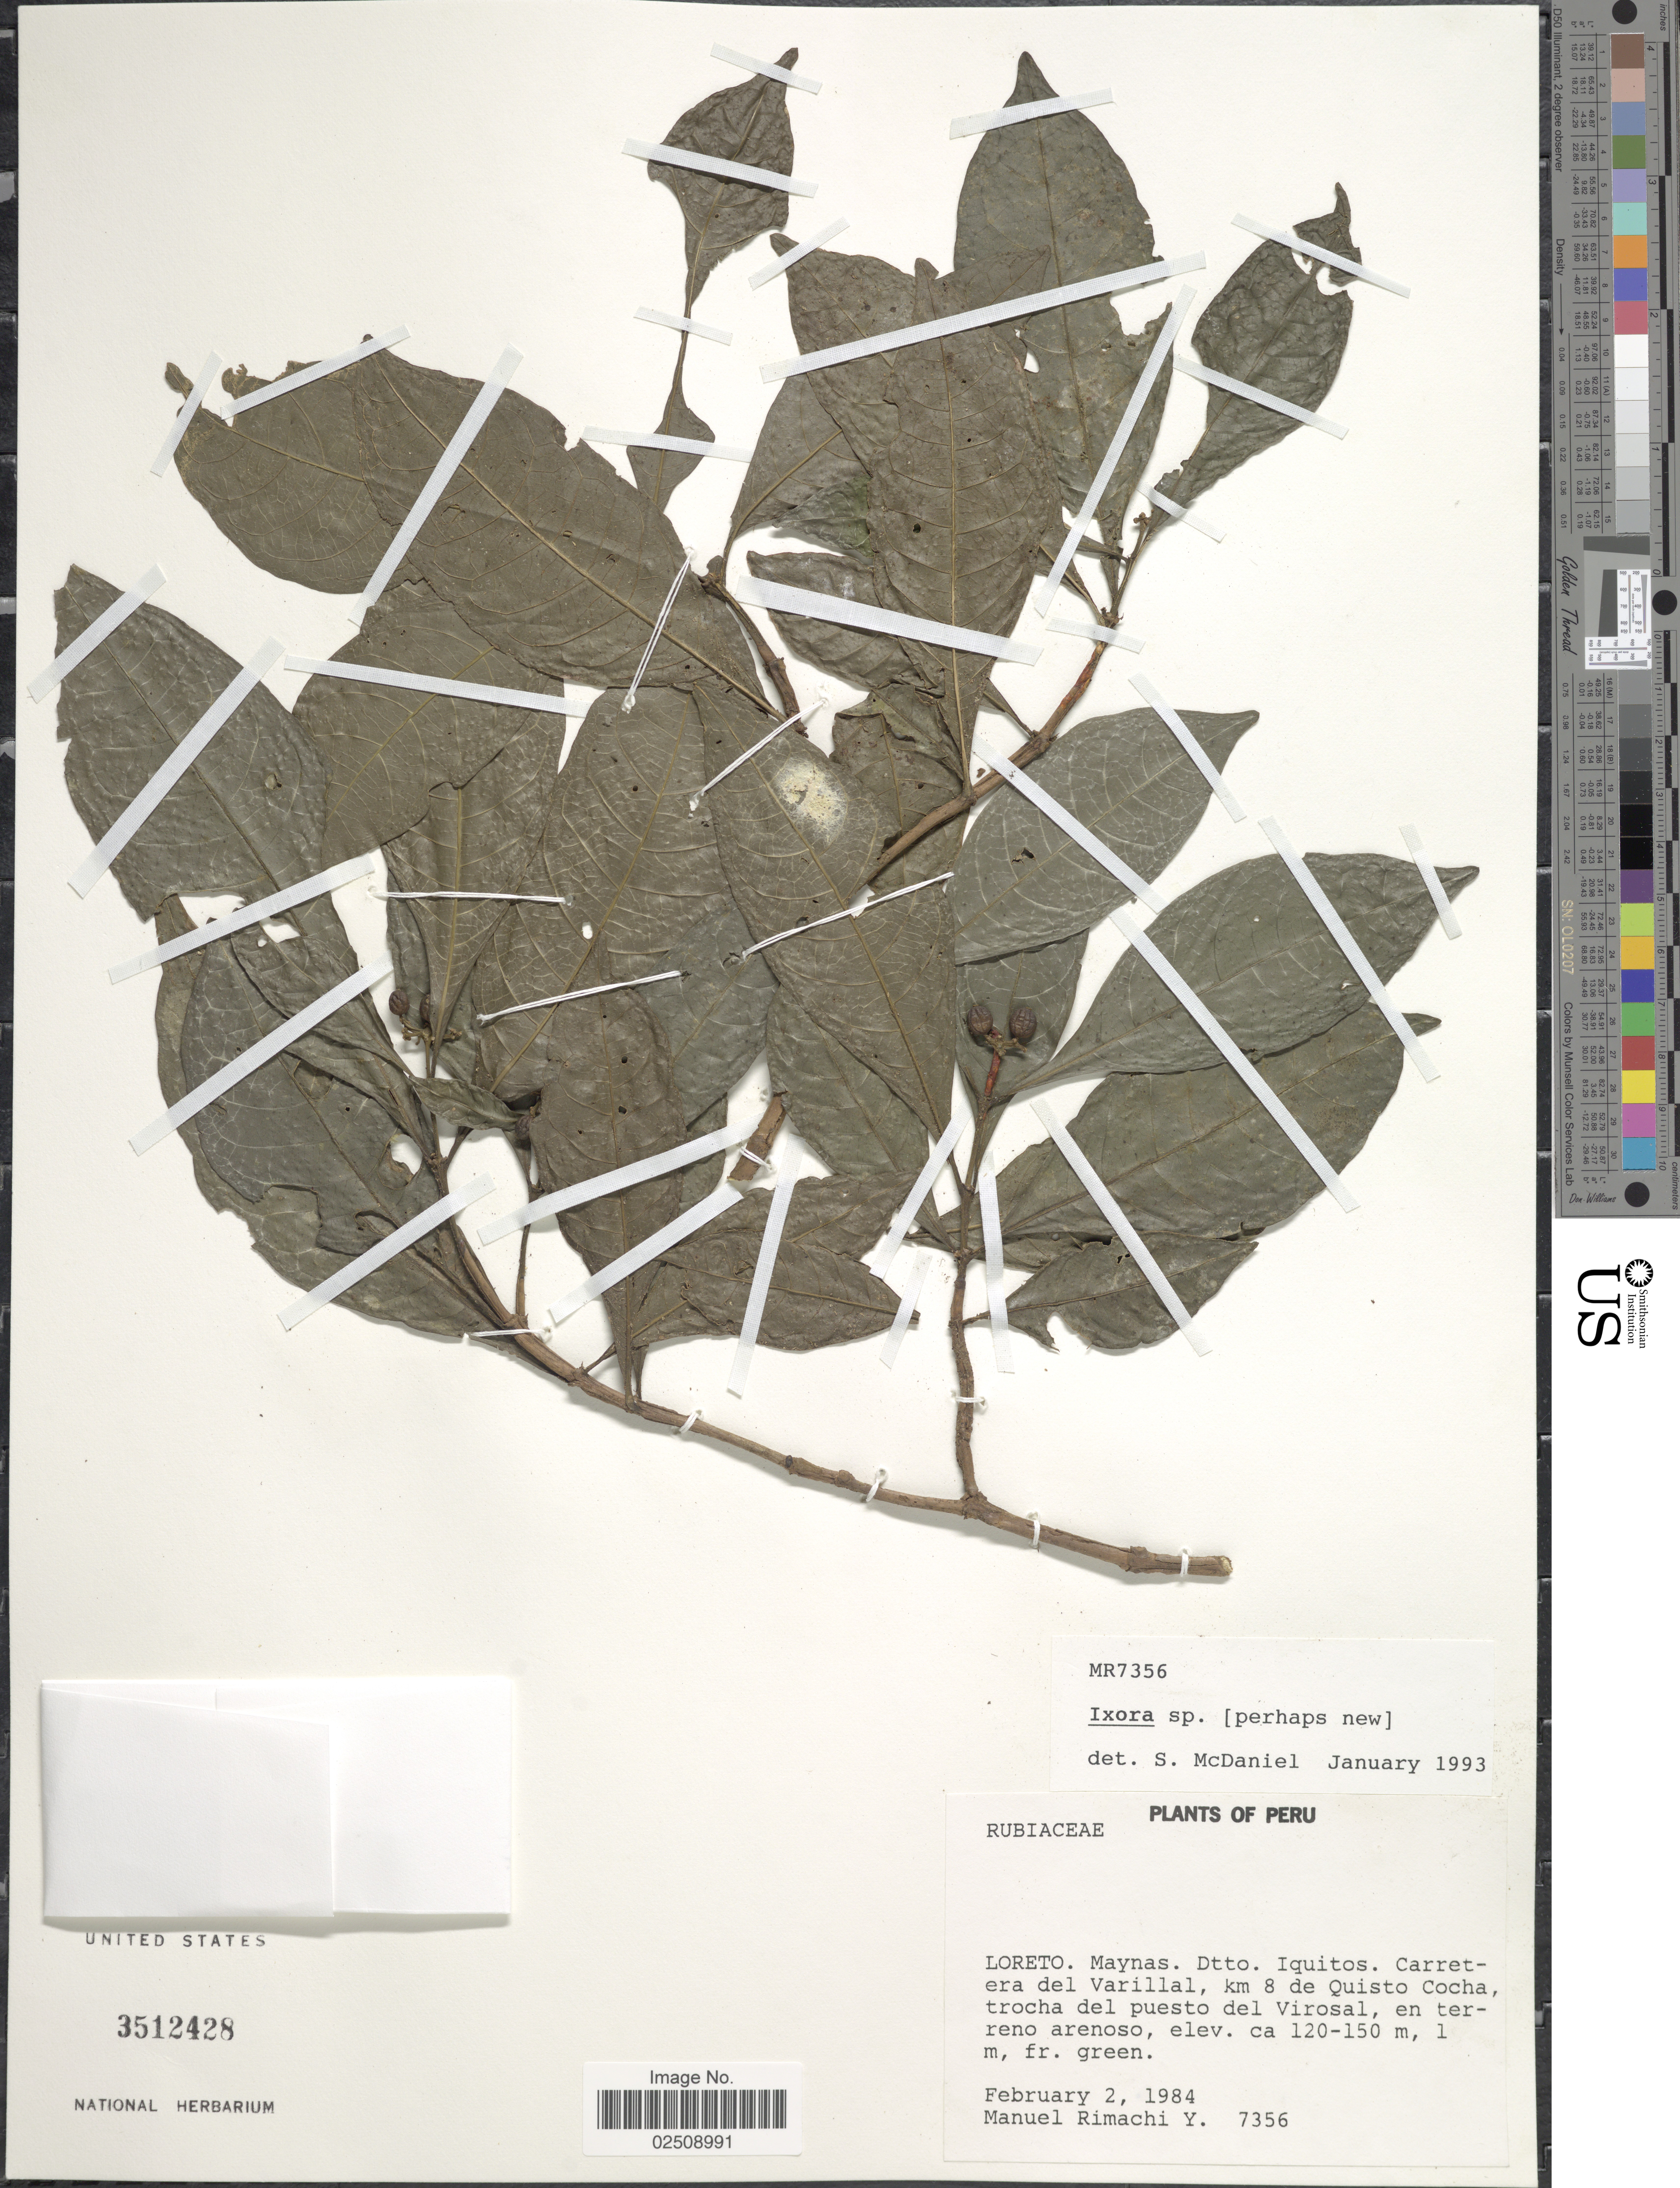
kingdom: Plantae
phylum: Tracheophyta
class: Magnoliopsida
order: Gentianales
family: Rubiaceae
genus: Ixora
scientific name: Ixora sp.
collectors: M. Rimachi Y.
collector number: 7356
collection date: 1984-02-02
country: Peru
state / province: Loreto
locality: Maynas. Dtto. Iquitos. Carretera del Varillal, km 8 de Quisto Cocha, trocha del puesto del Virosal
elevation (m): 120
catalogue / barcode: US 3512428